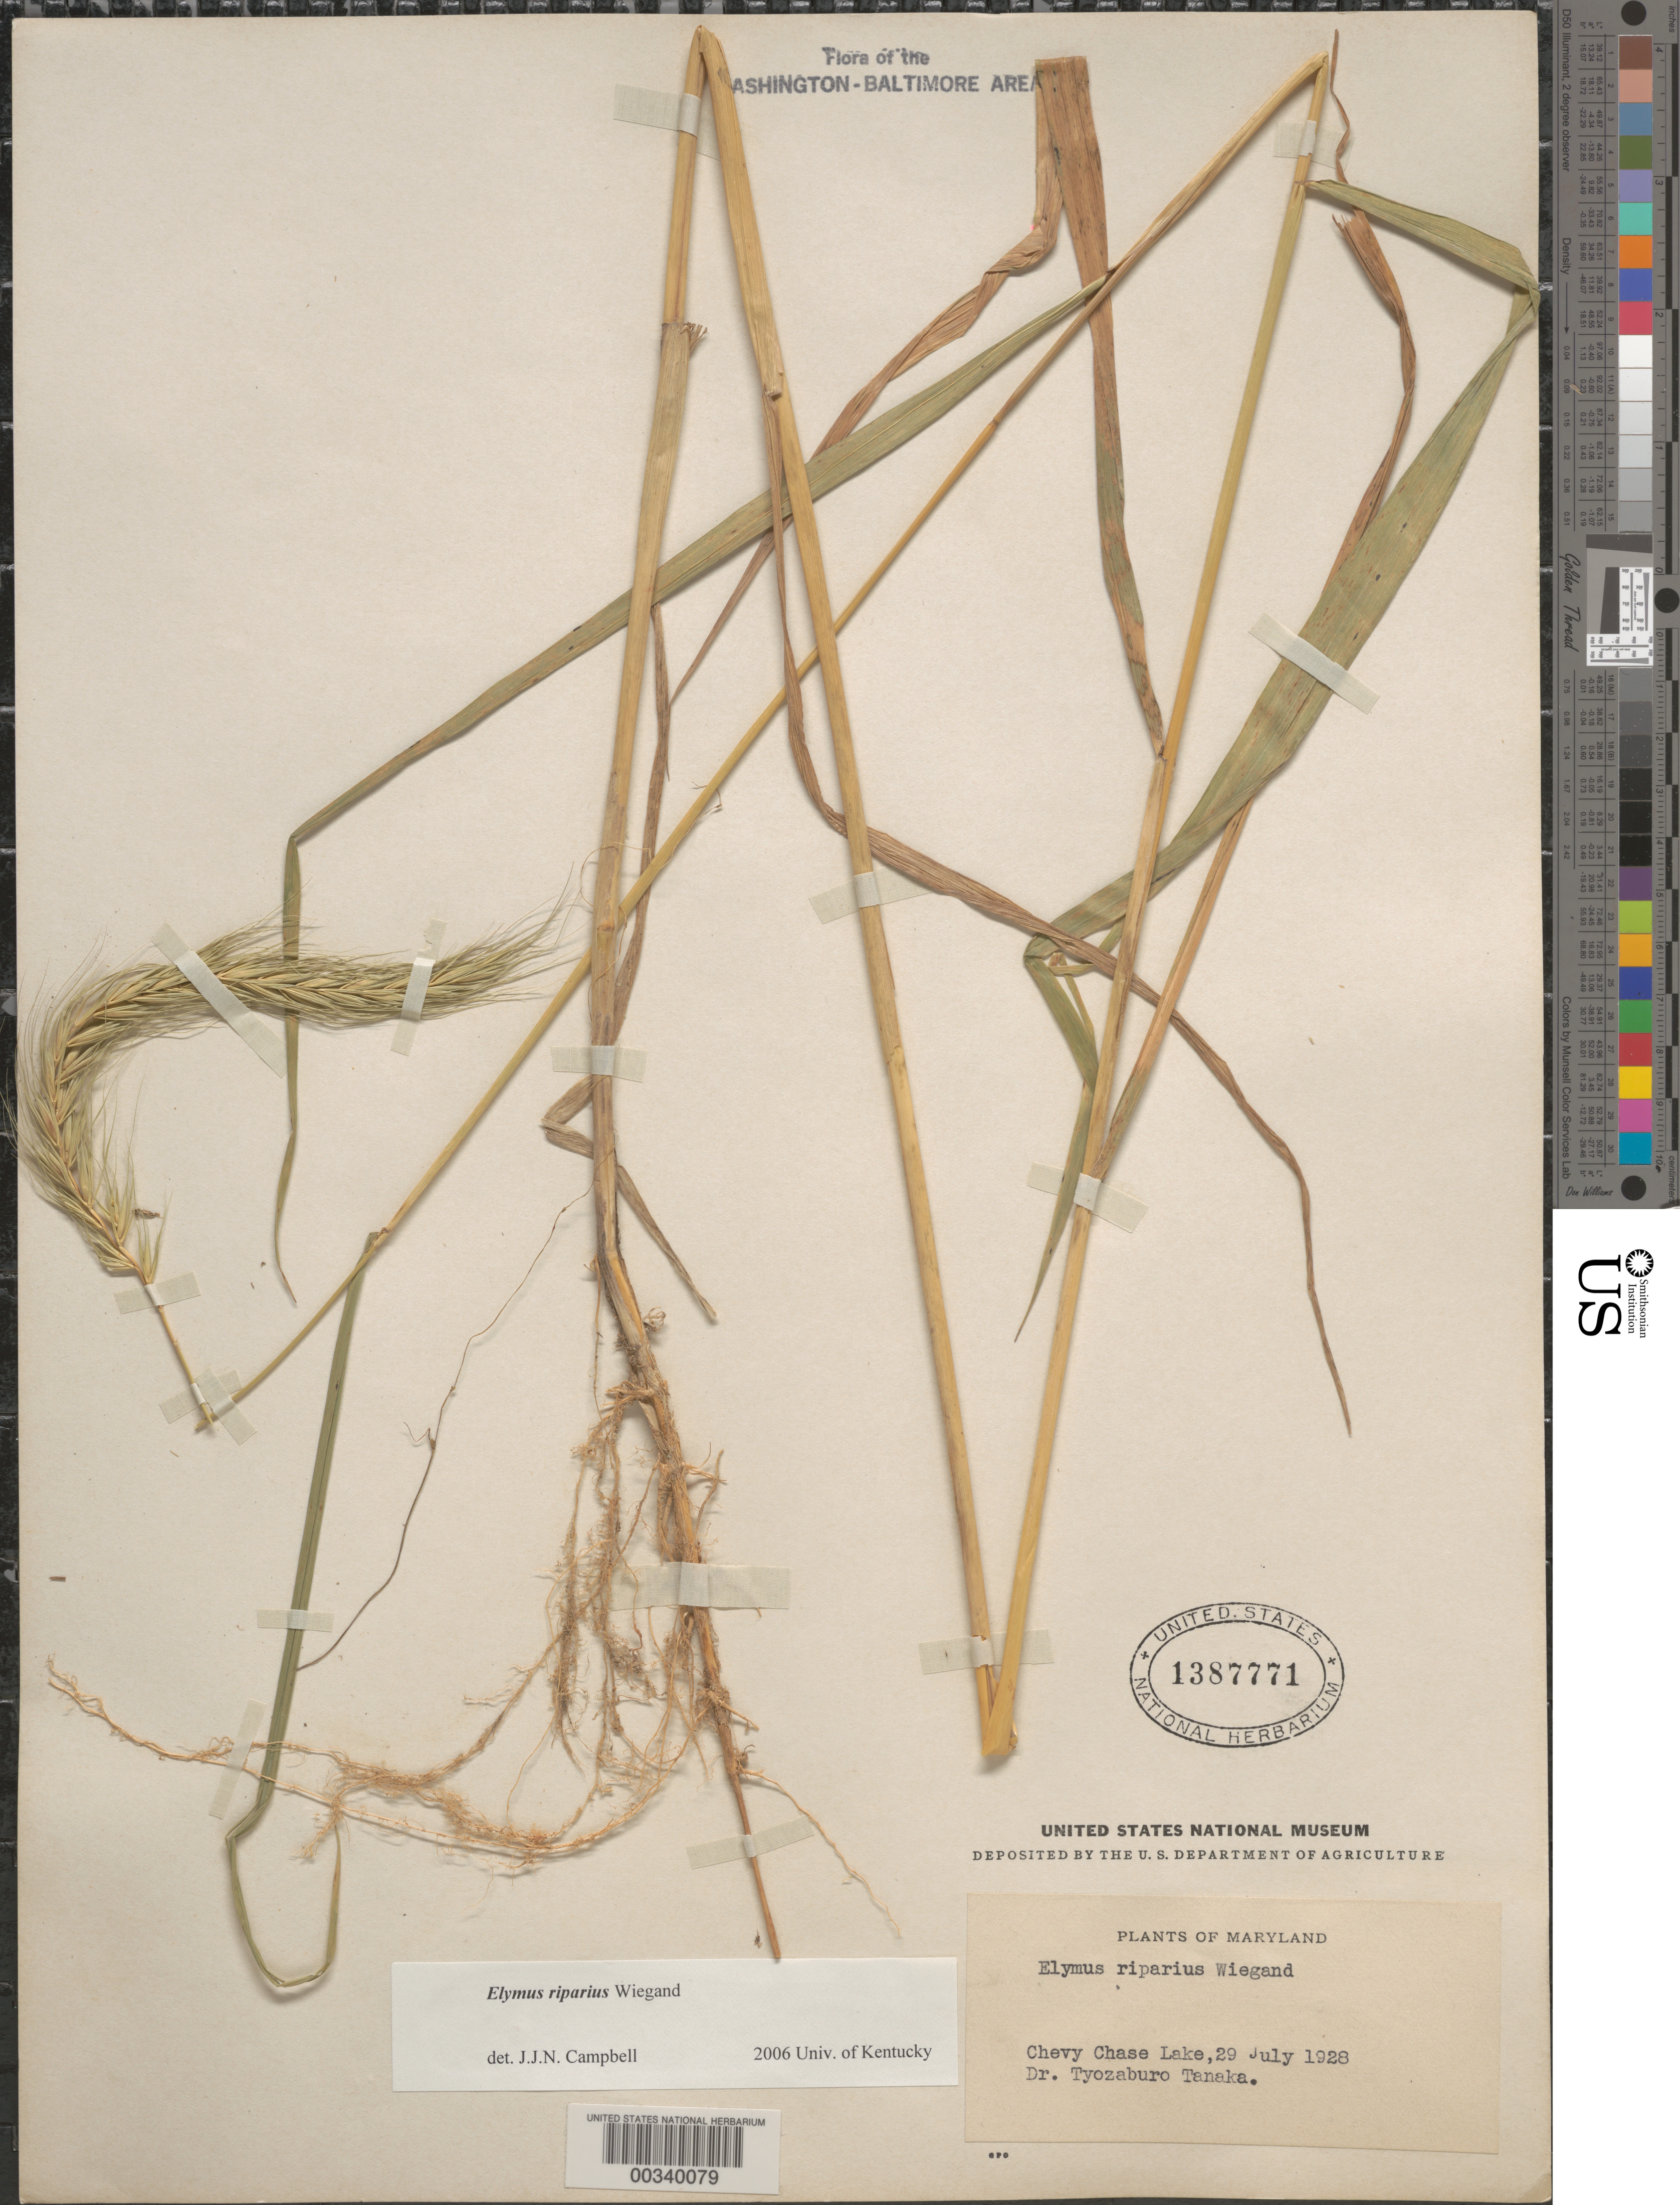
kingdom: Plantae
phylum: Tracheophyta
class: Liliopsida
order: Poales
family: Poaceae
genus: Elymus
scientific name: Elymus riparius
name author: Wiegand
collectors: T. Tanaka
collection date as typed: Jul 1928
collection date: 1928-07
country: United States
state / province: Maryland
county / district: Montgomery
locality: Chevy Chase Lake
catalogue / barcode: US 1387771